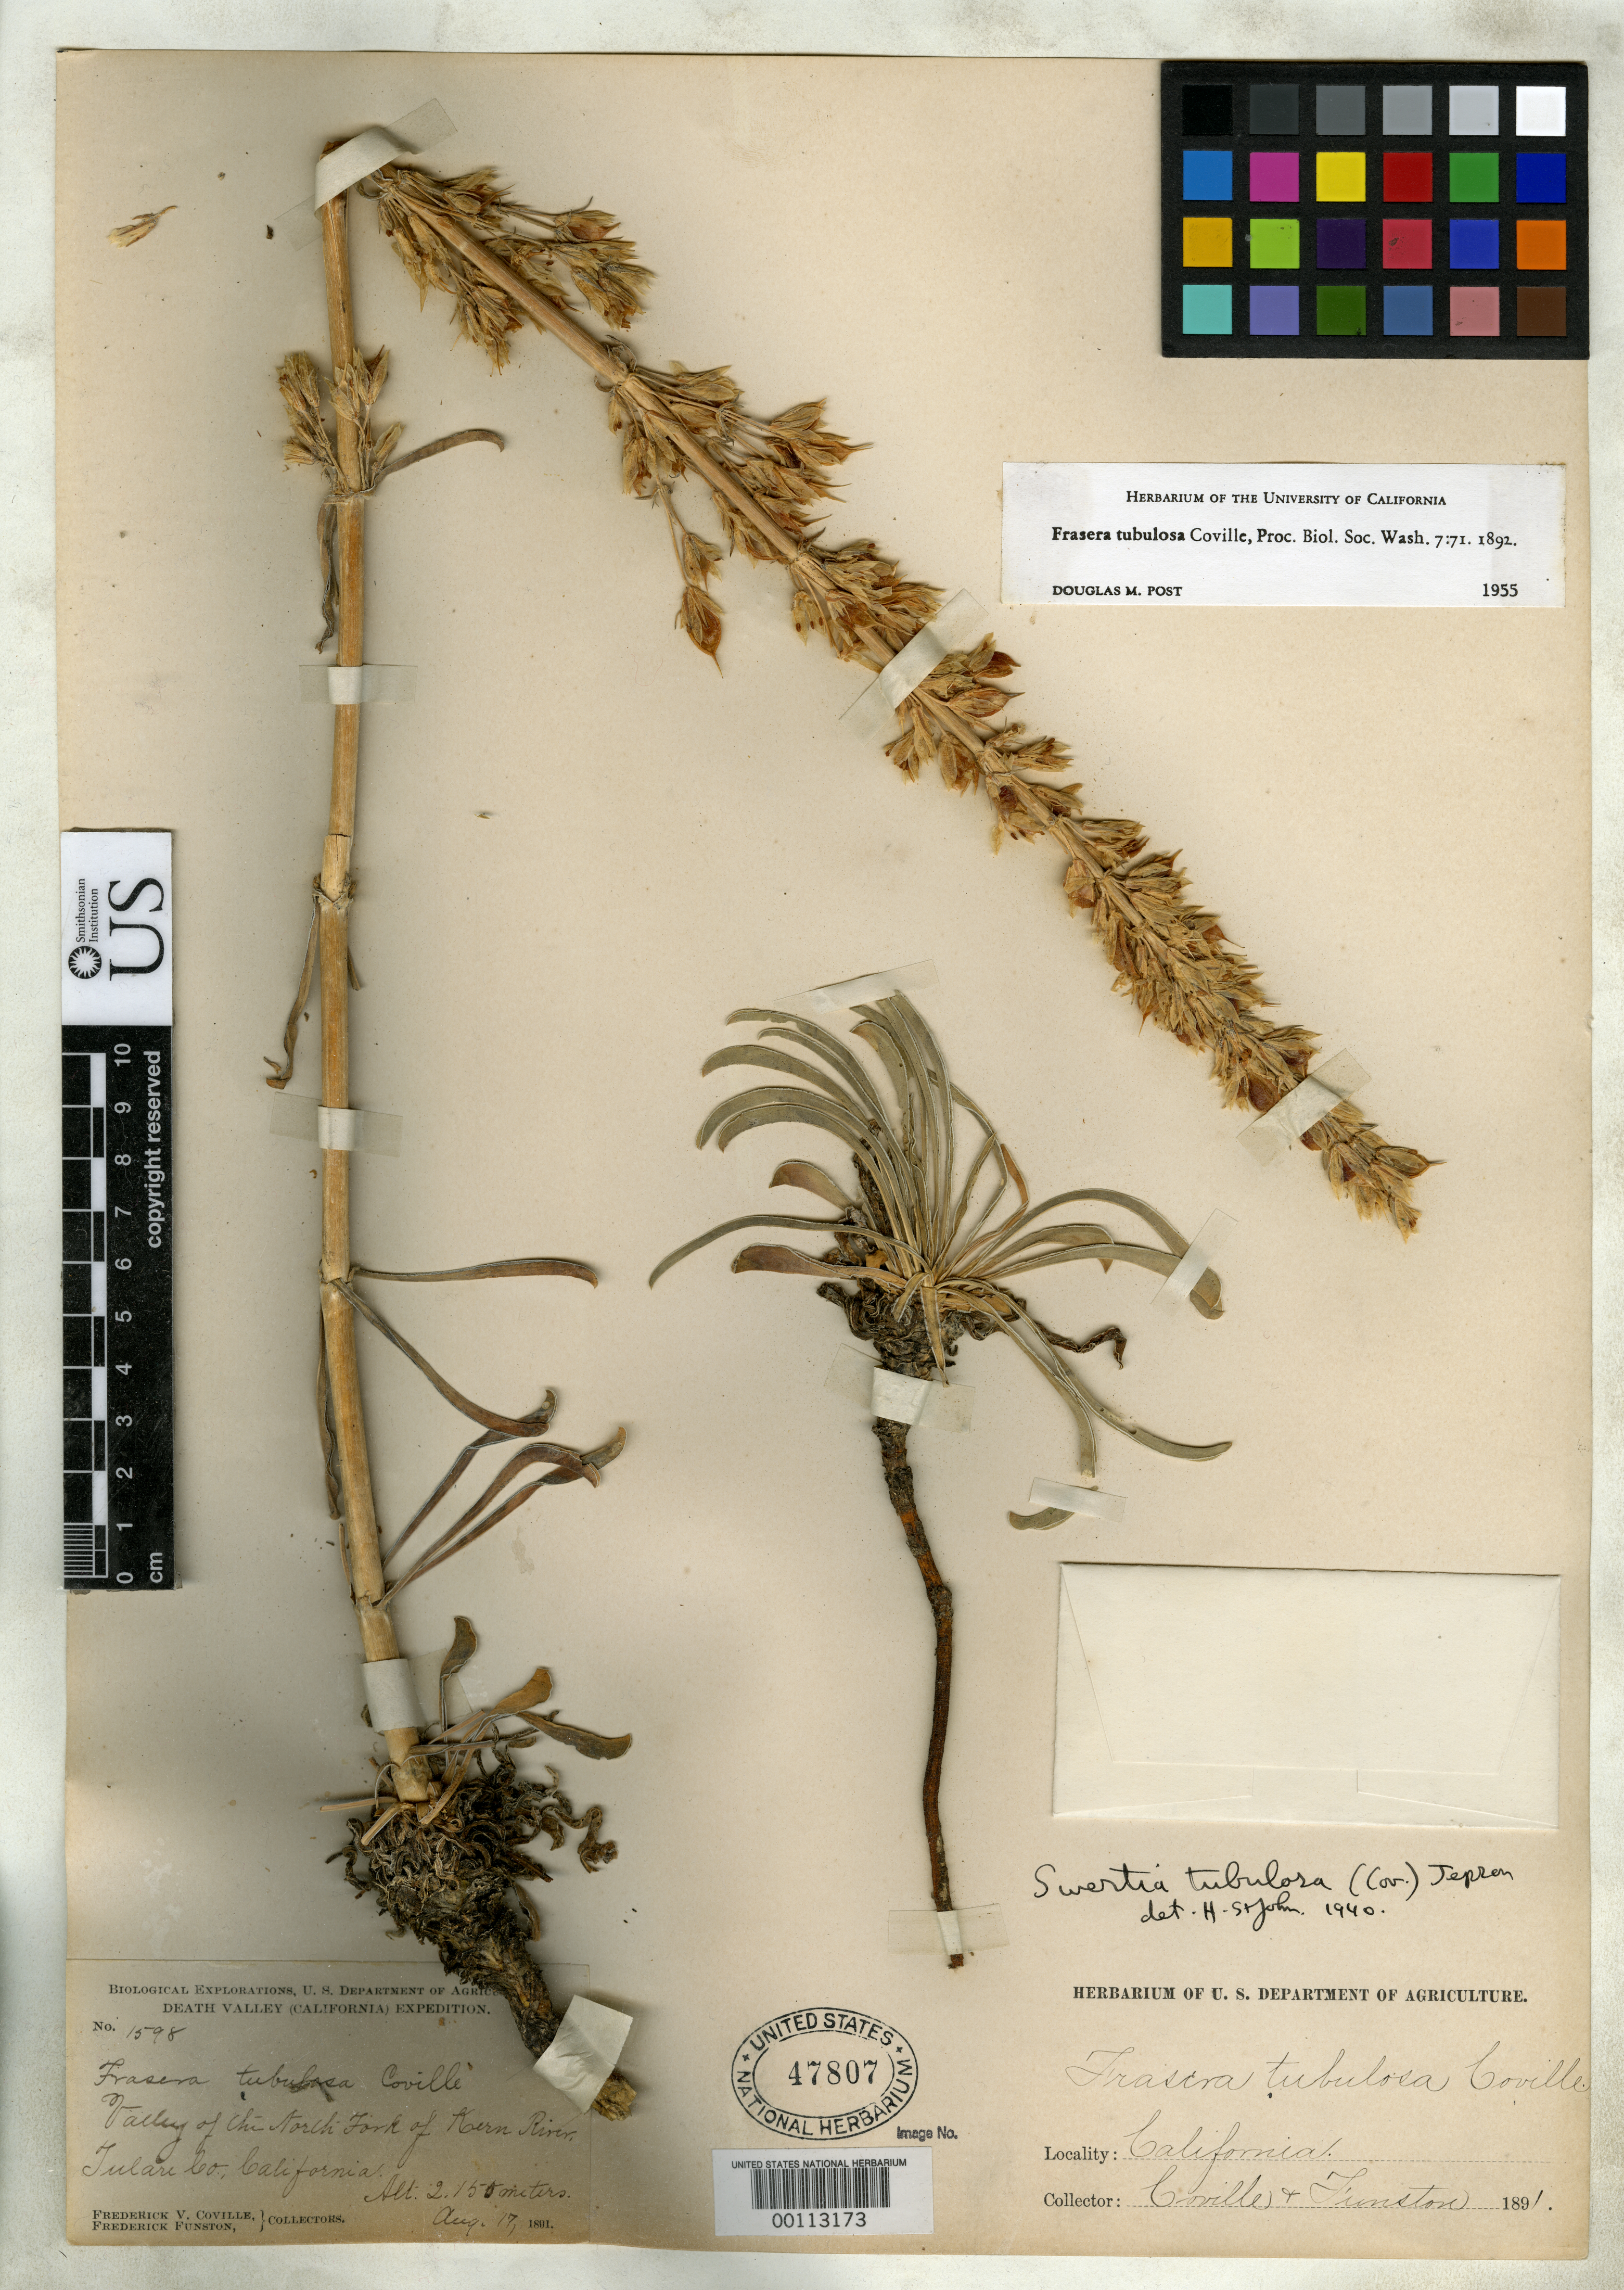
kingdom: Plantae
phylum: Tracheophyta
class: Magnoliopsida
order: Gentianales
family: Gentianaceae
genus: Frasera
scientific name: Frasera tubulosa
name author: Coville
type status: Isotype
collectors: F. V. Coville & F. Funston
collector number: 1598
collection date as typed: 17 Aug 1891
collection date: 1891-08-17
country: United States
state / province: California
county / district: Tulare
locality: Sierra Nevada, N fork of Kern River, NE of Soda Springs.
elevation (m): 2150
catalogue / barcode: US 47807